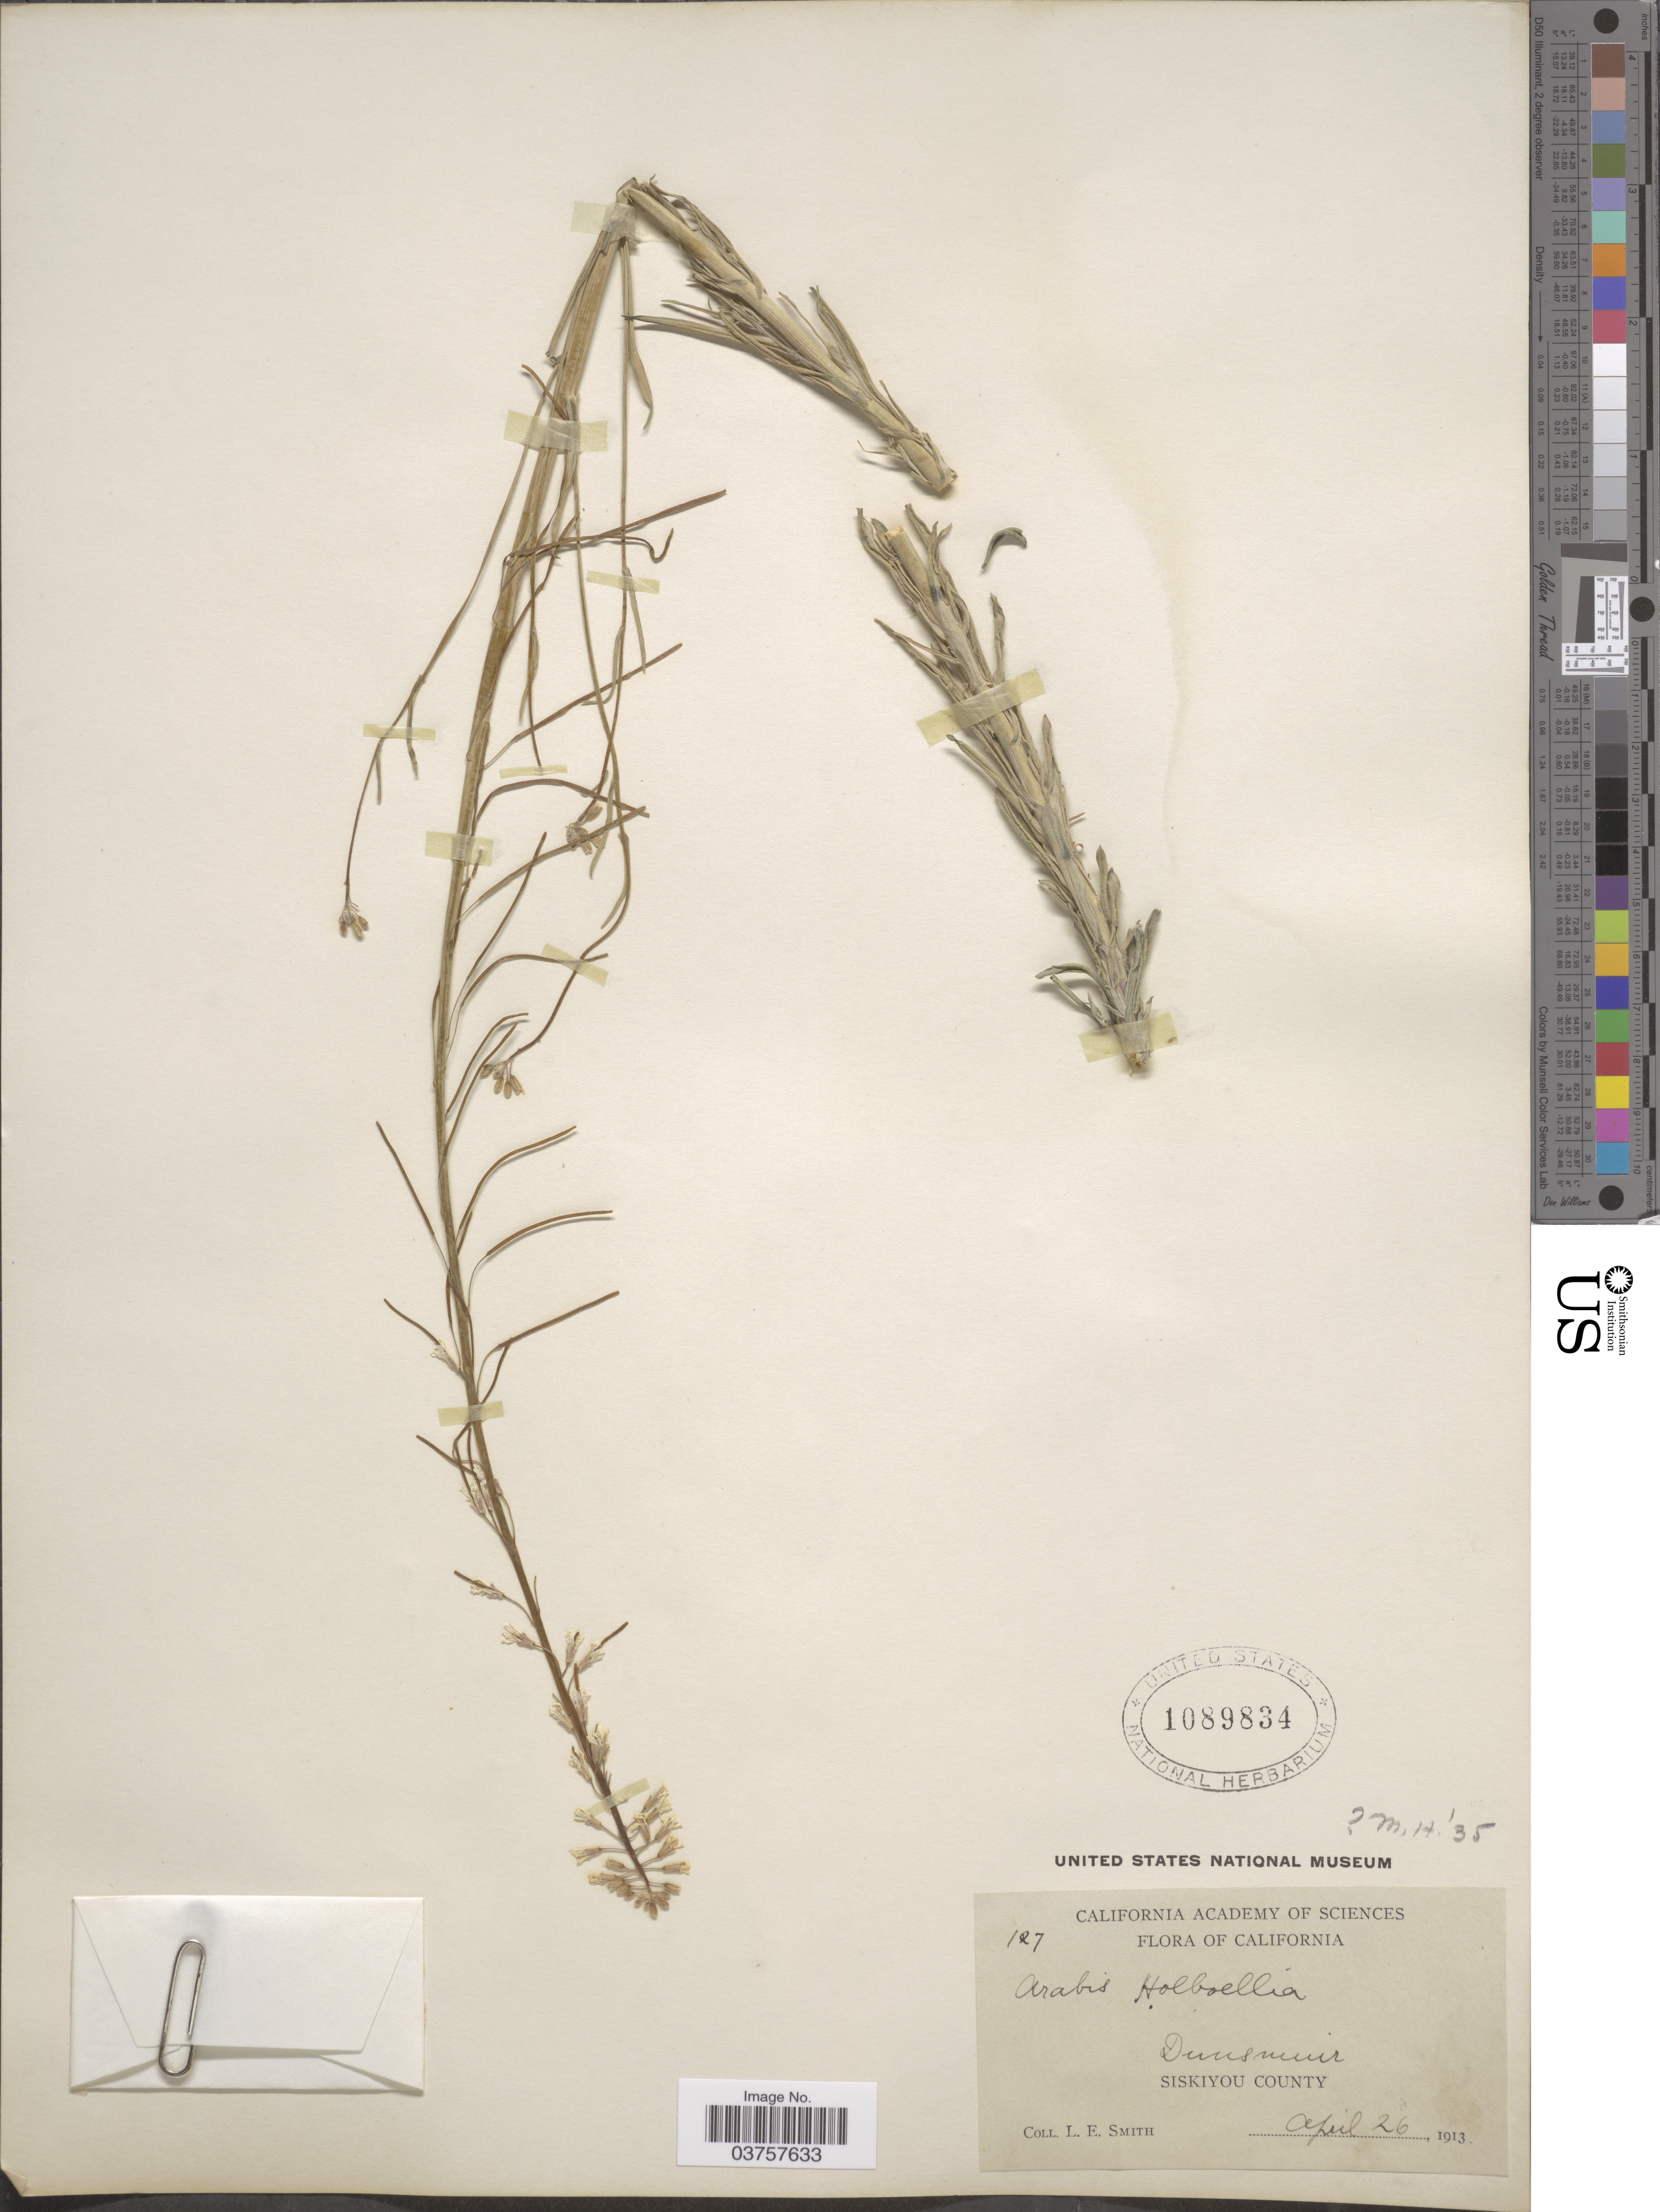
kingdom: Plantae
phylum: Tracheophyta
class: Magnoliopsida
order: Brassicales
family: Brassicaceae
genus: Arabis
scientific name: Arabis holboellii var. retrofracta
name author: Rydb.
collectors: L. E. Smith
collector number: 127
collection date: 1913-04-26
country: United States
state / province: California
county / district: Siskiyou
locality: Dunsmuir. Siskiyou County.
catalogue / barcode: US 1089834